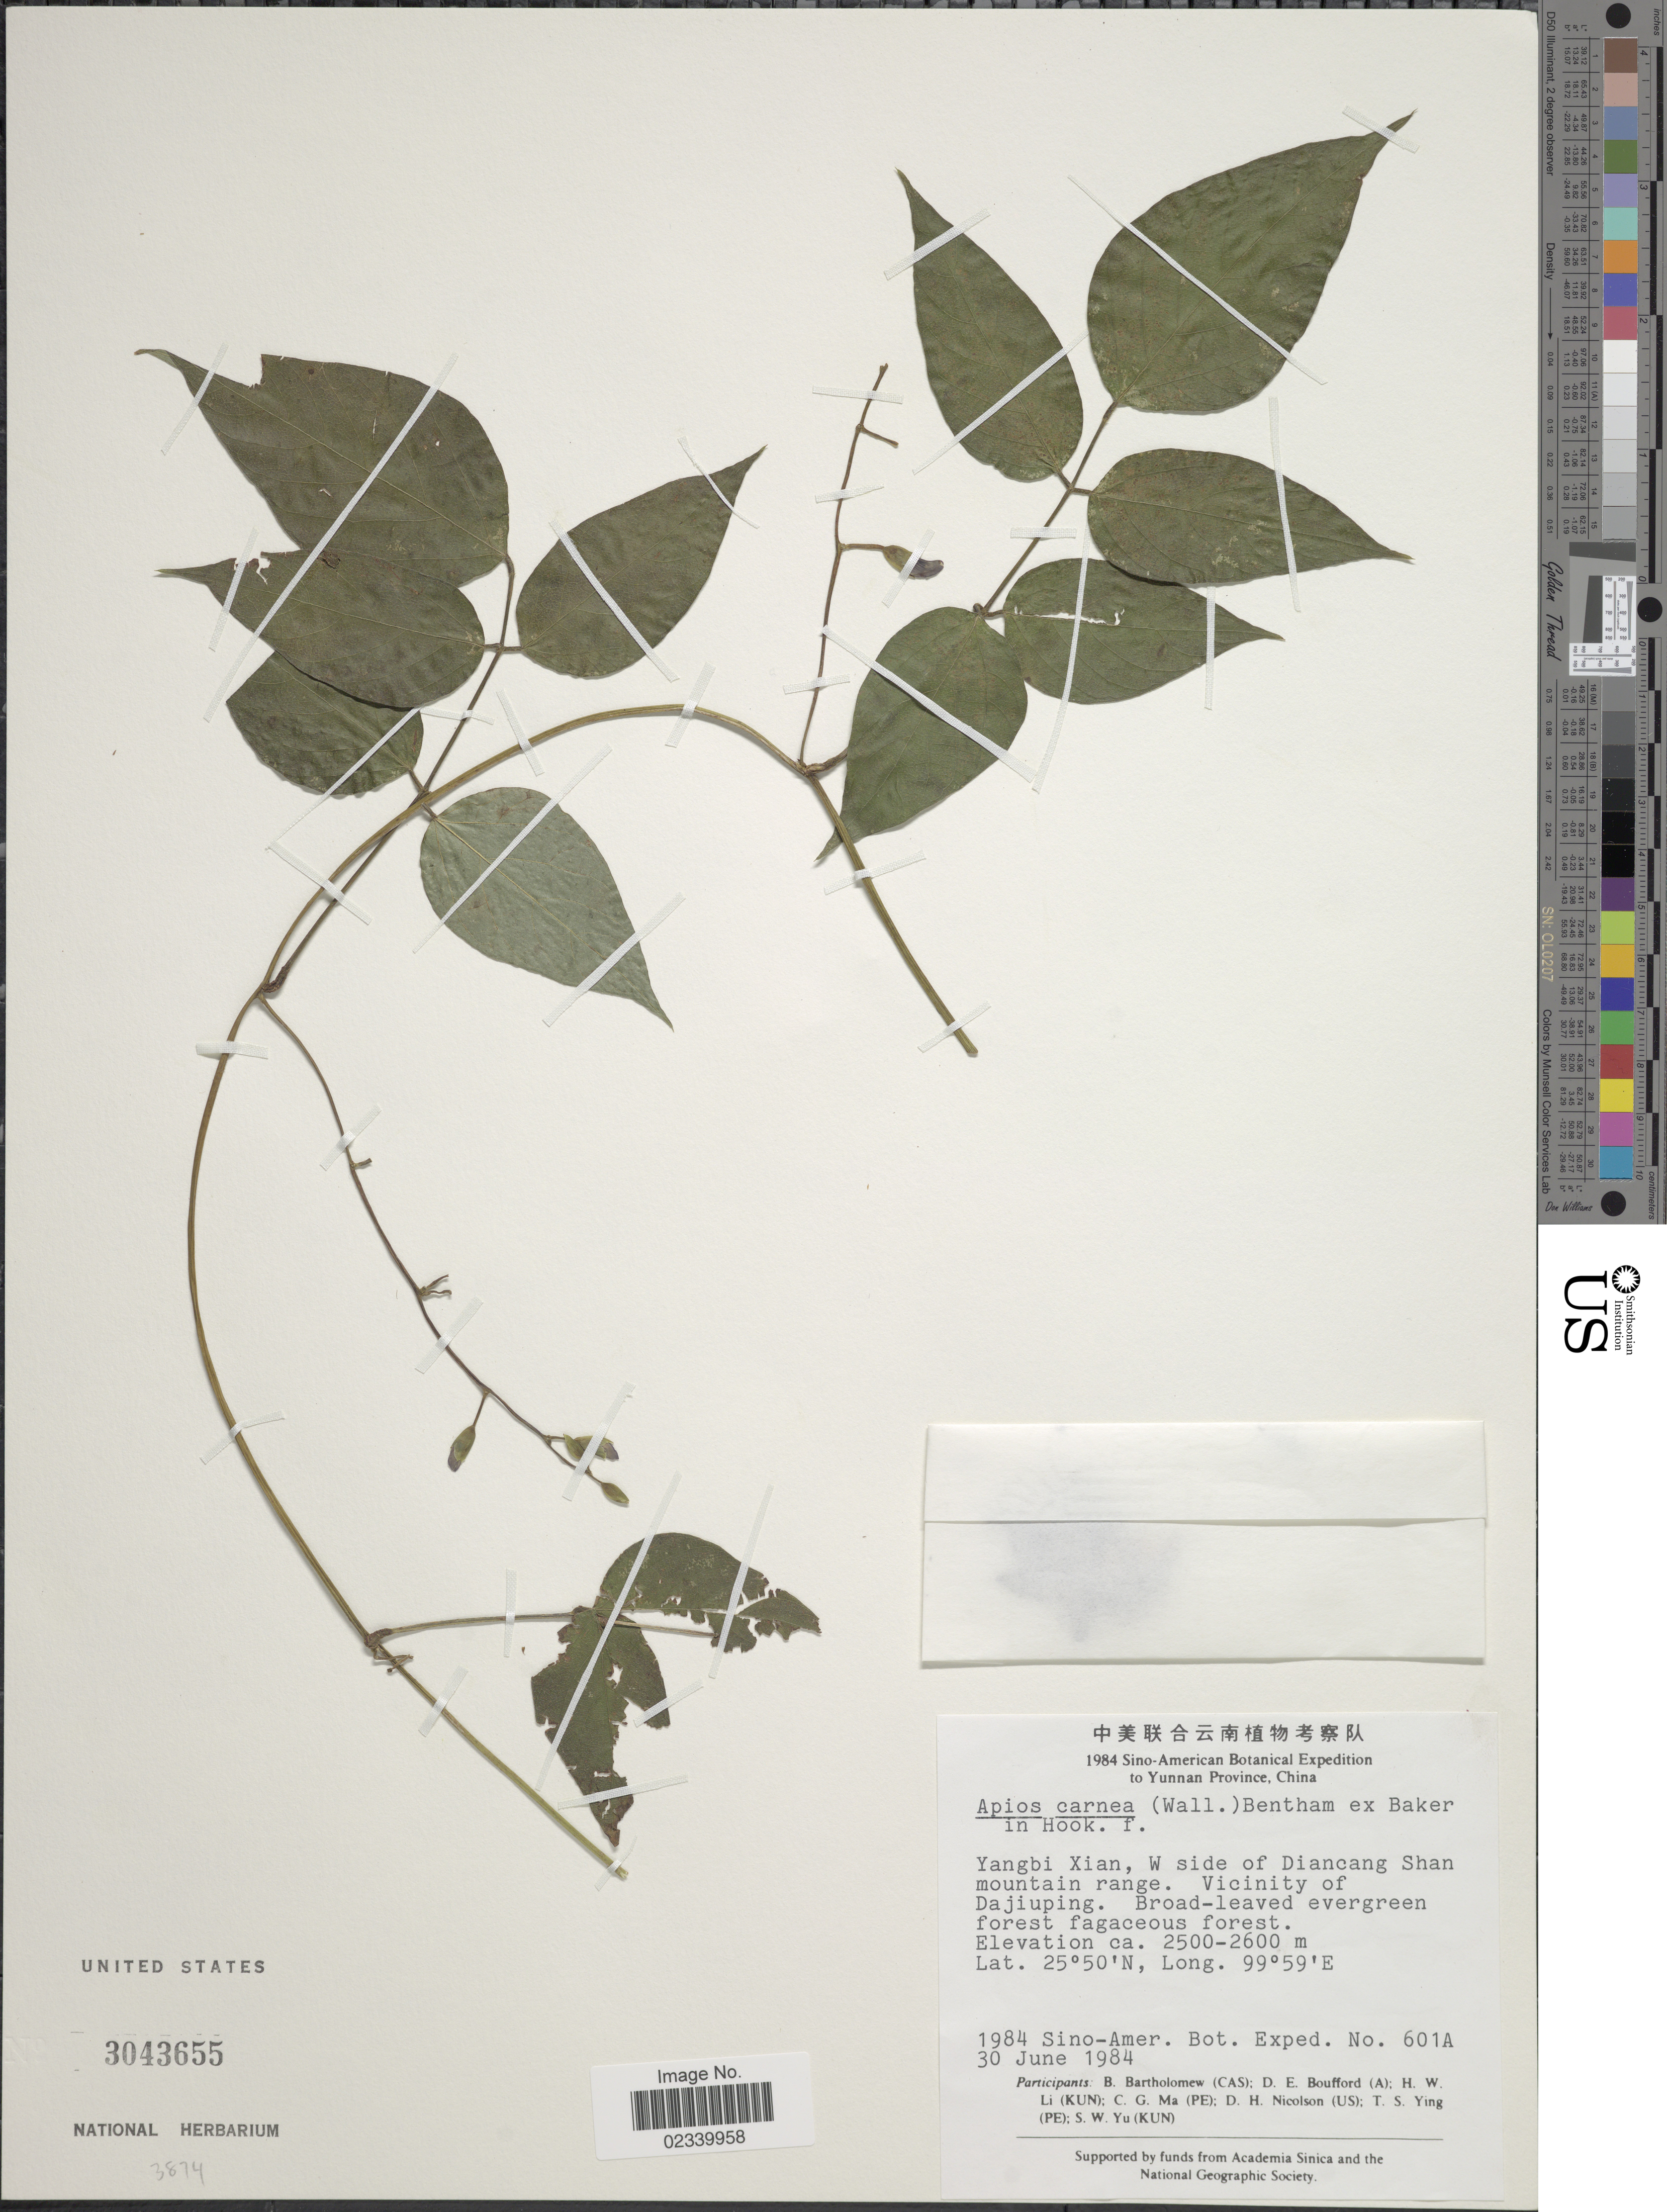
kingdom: Plantae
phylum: Tracheophyta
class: Magnoliopsida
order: Fabales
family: Fabaceae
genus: Apios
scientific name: Apios carnea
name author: (Wall.) Benth. ex Baker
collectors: Sino-Amer. Bot. Exped. 1984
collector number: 601A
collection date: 1984-06-30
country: China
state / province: Yunnan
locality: Yangbi Xian, W side of Diancang Shan mountain range. Vicinity of Dajiuping. Broad-leaved evergreen forest fagaceous forest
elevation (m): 2500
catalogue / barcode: US 3043655